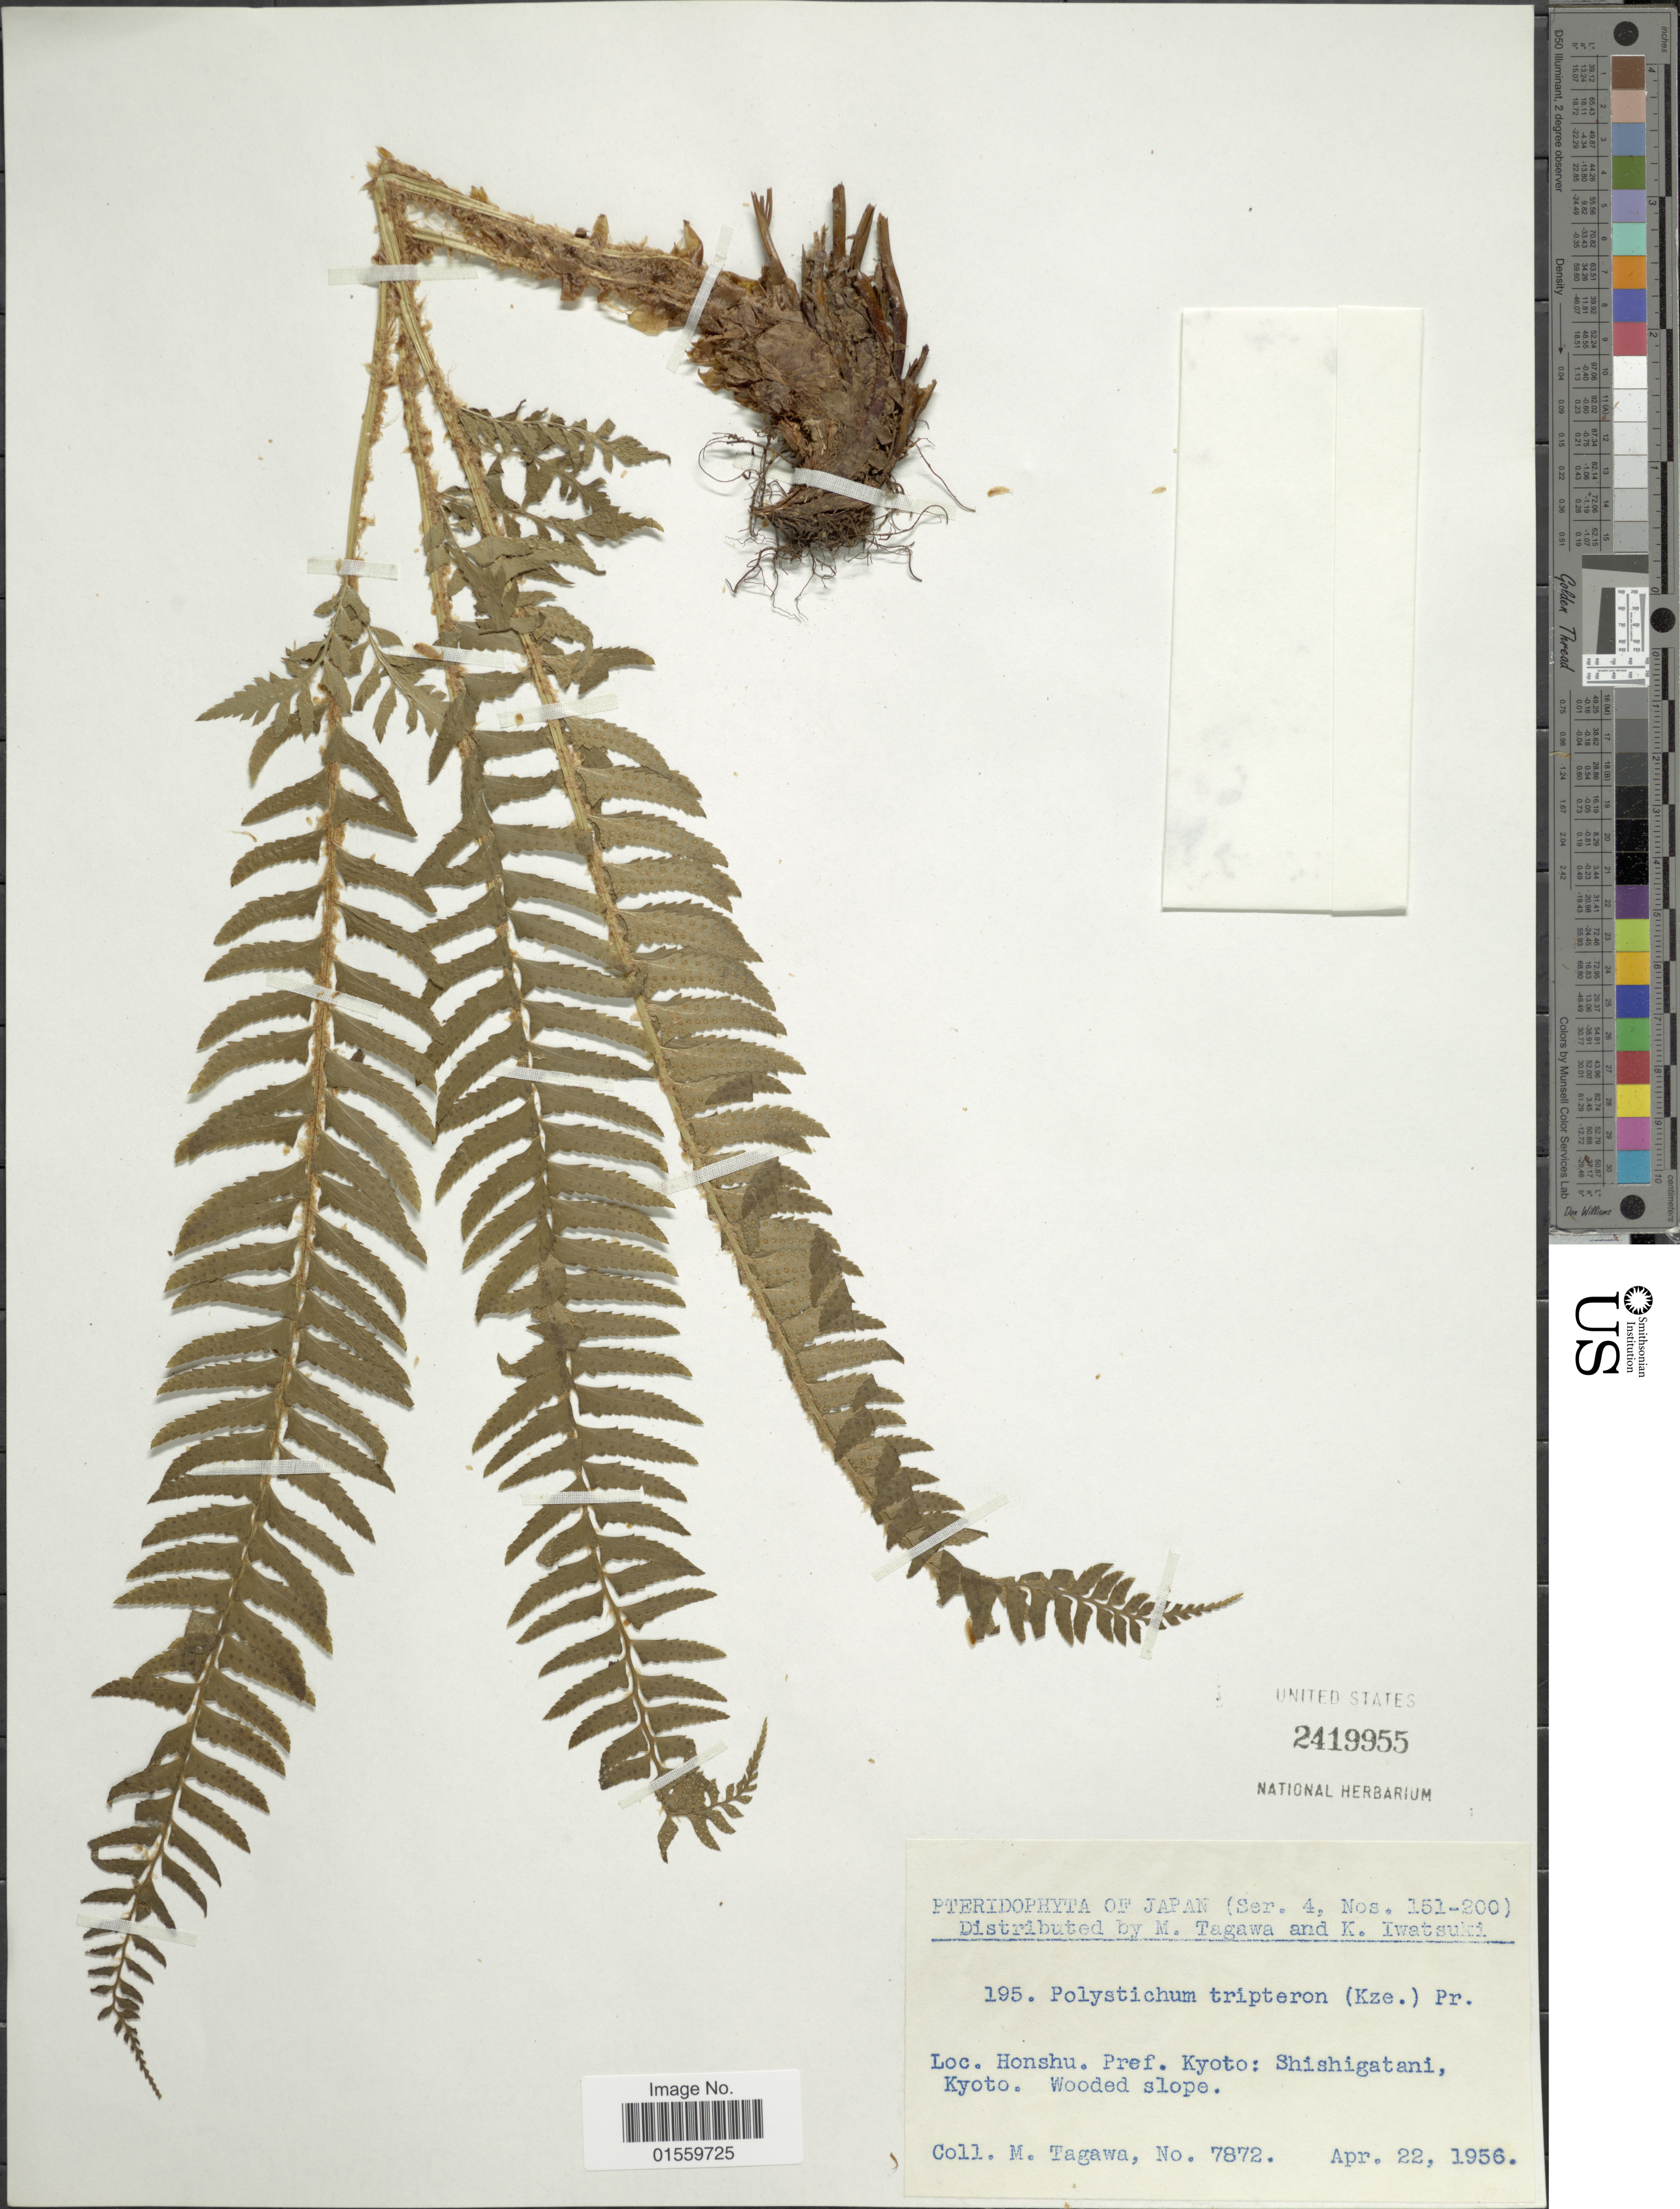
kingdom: Plantae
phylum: Tracheophyta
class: Polypodiopsida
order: Polypodiales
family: Dryopteridaceae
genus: Polystichum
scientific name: Polystichum tripteron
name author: (Kunze) C. Presl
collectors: M. Tagawa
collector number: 7872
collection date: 1956-04-22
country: Japan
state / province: Kyoto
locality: Honshu. Pref. Kyoto: Shishigatani, Kyoto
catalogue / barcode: US 2419955